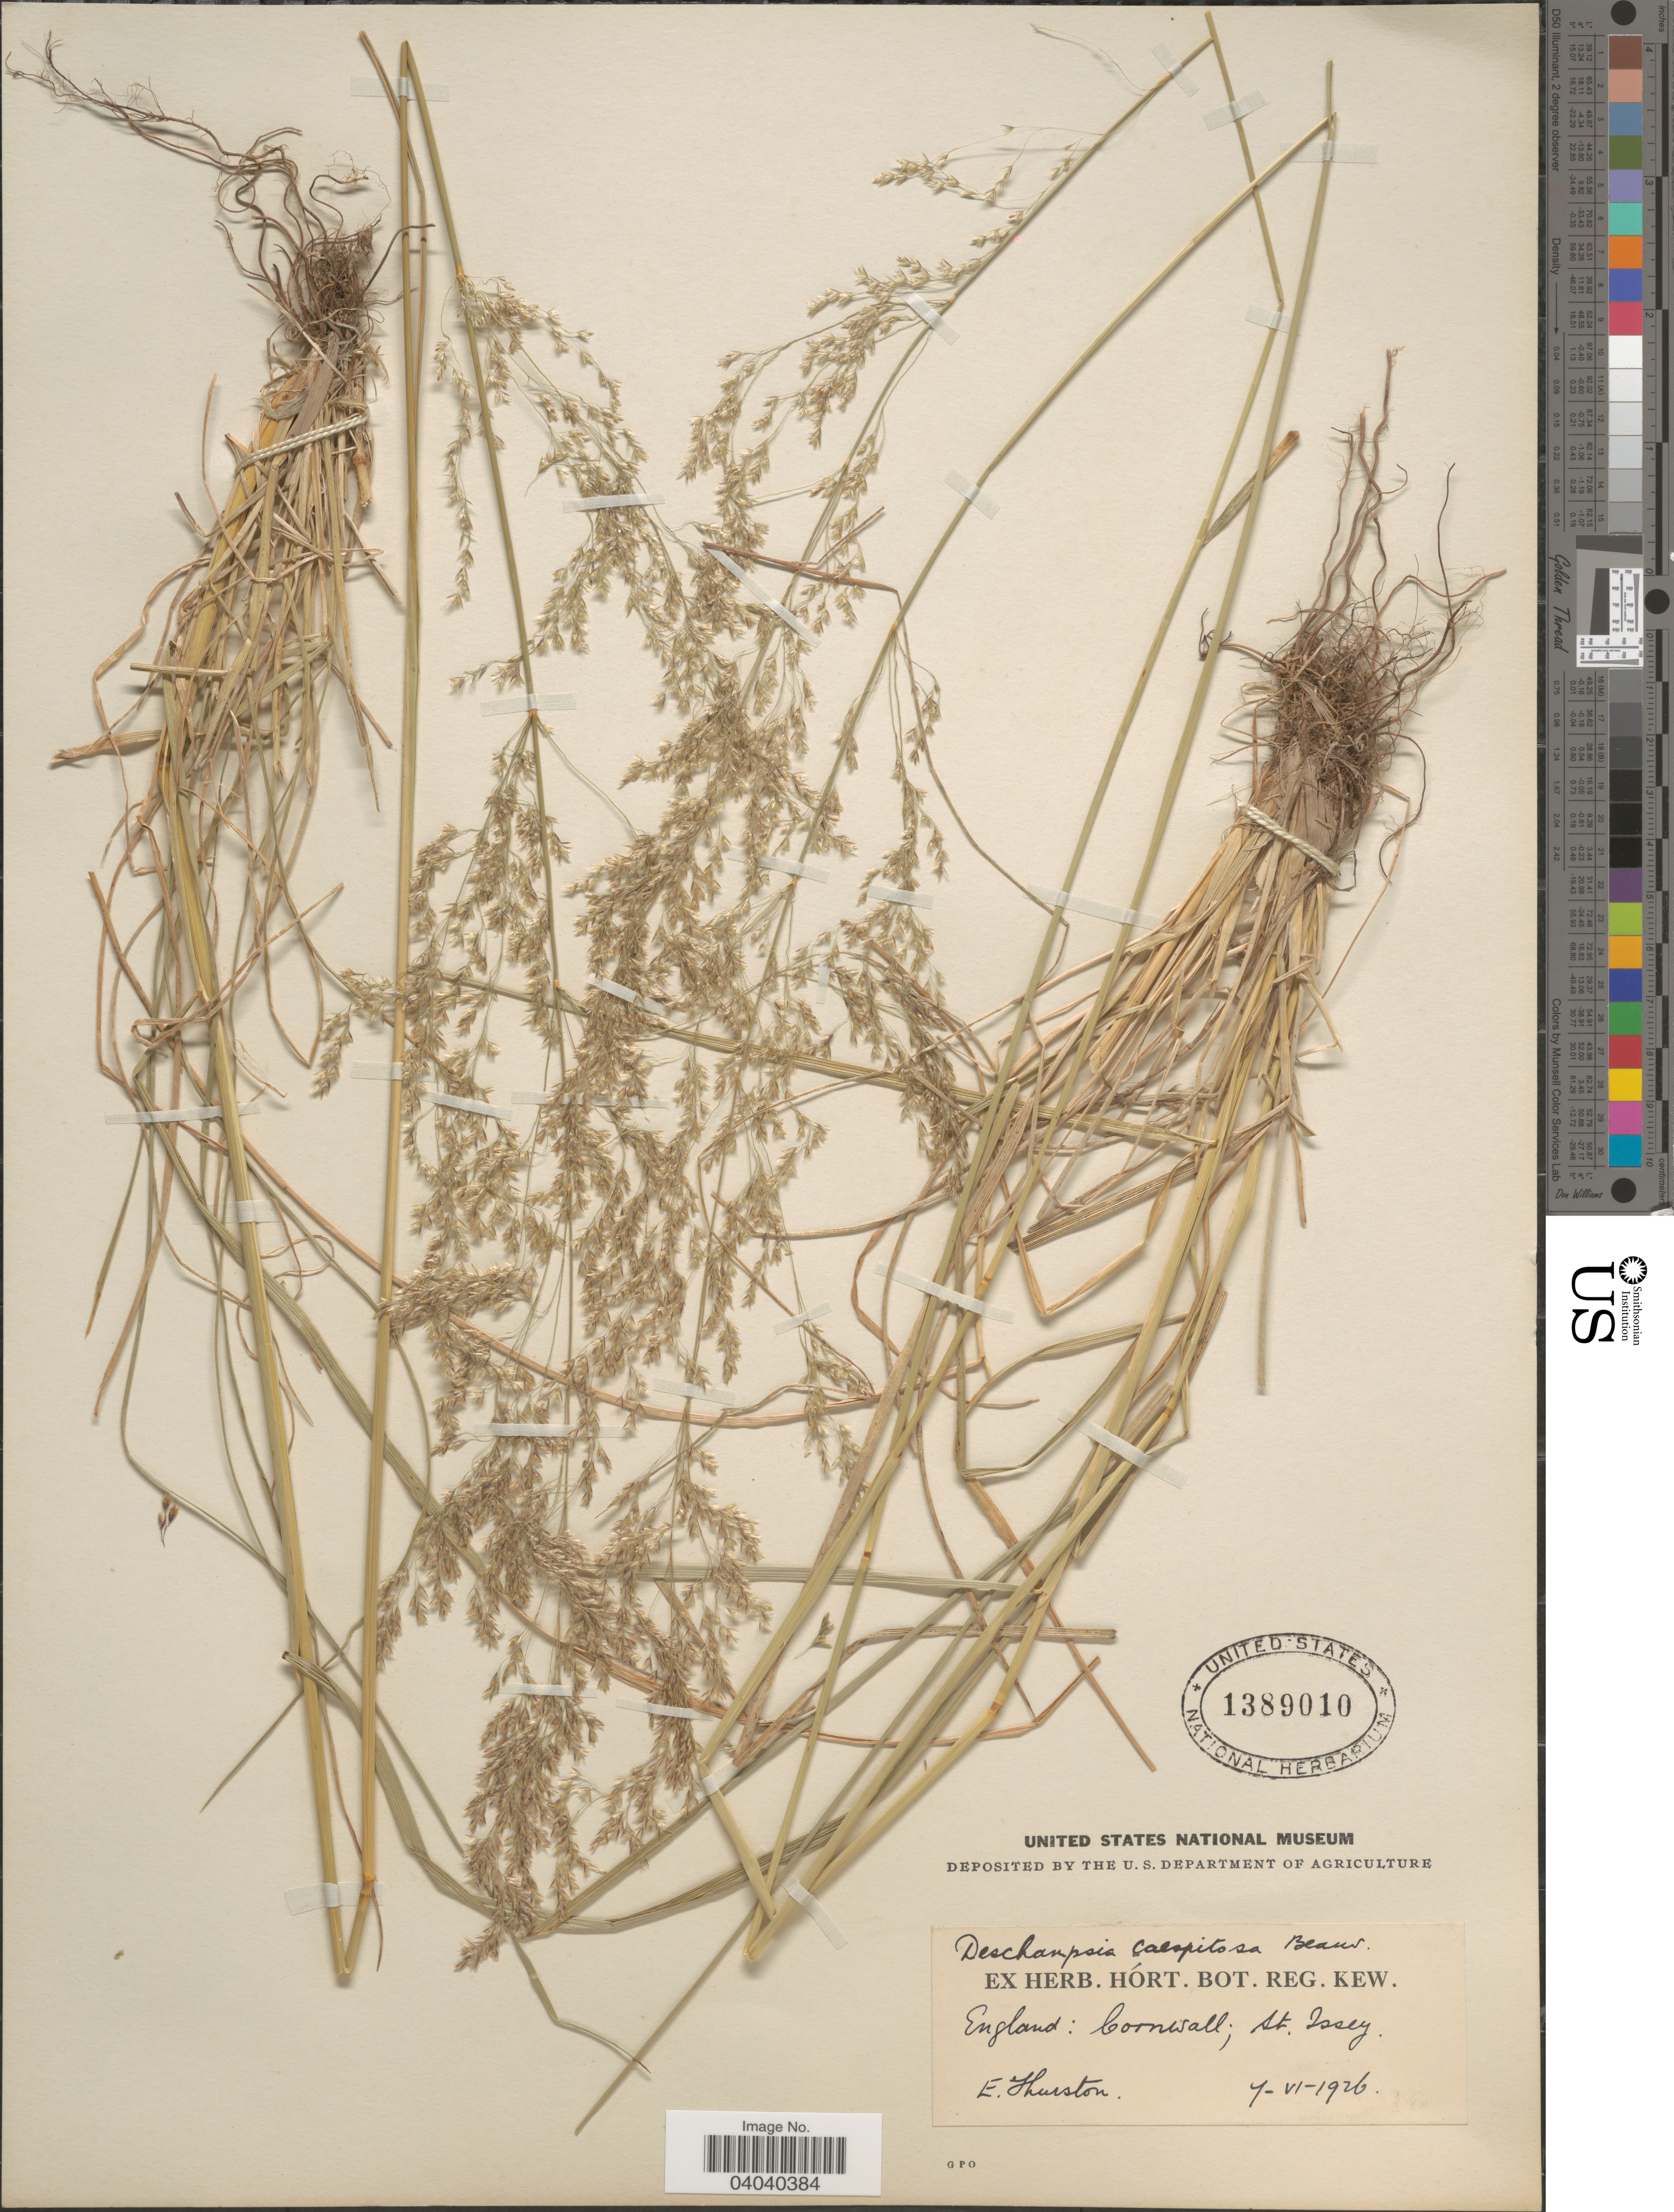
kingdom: Plantae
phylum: Tracheophyta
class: Liliopsida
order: Poales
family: Poaceae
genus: Deschampsia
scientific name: Deschampsia cespitosa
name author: (L.) P. Beauv.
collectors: E. Thurston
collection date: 1926-06-07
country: United Kingdom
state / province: England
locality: Cornwall, St. Issey.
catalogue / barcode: US 1389010